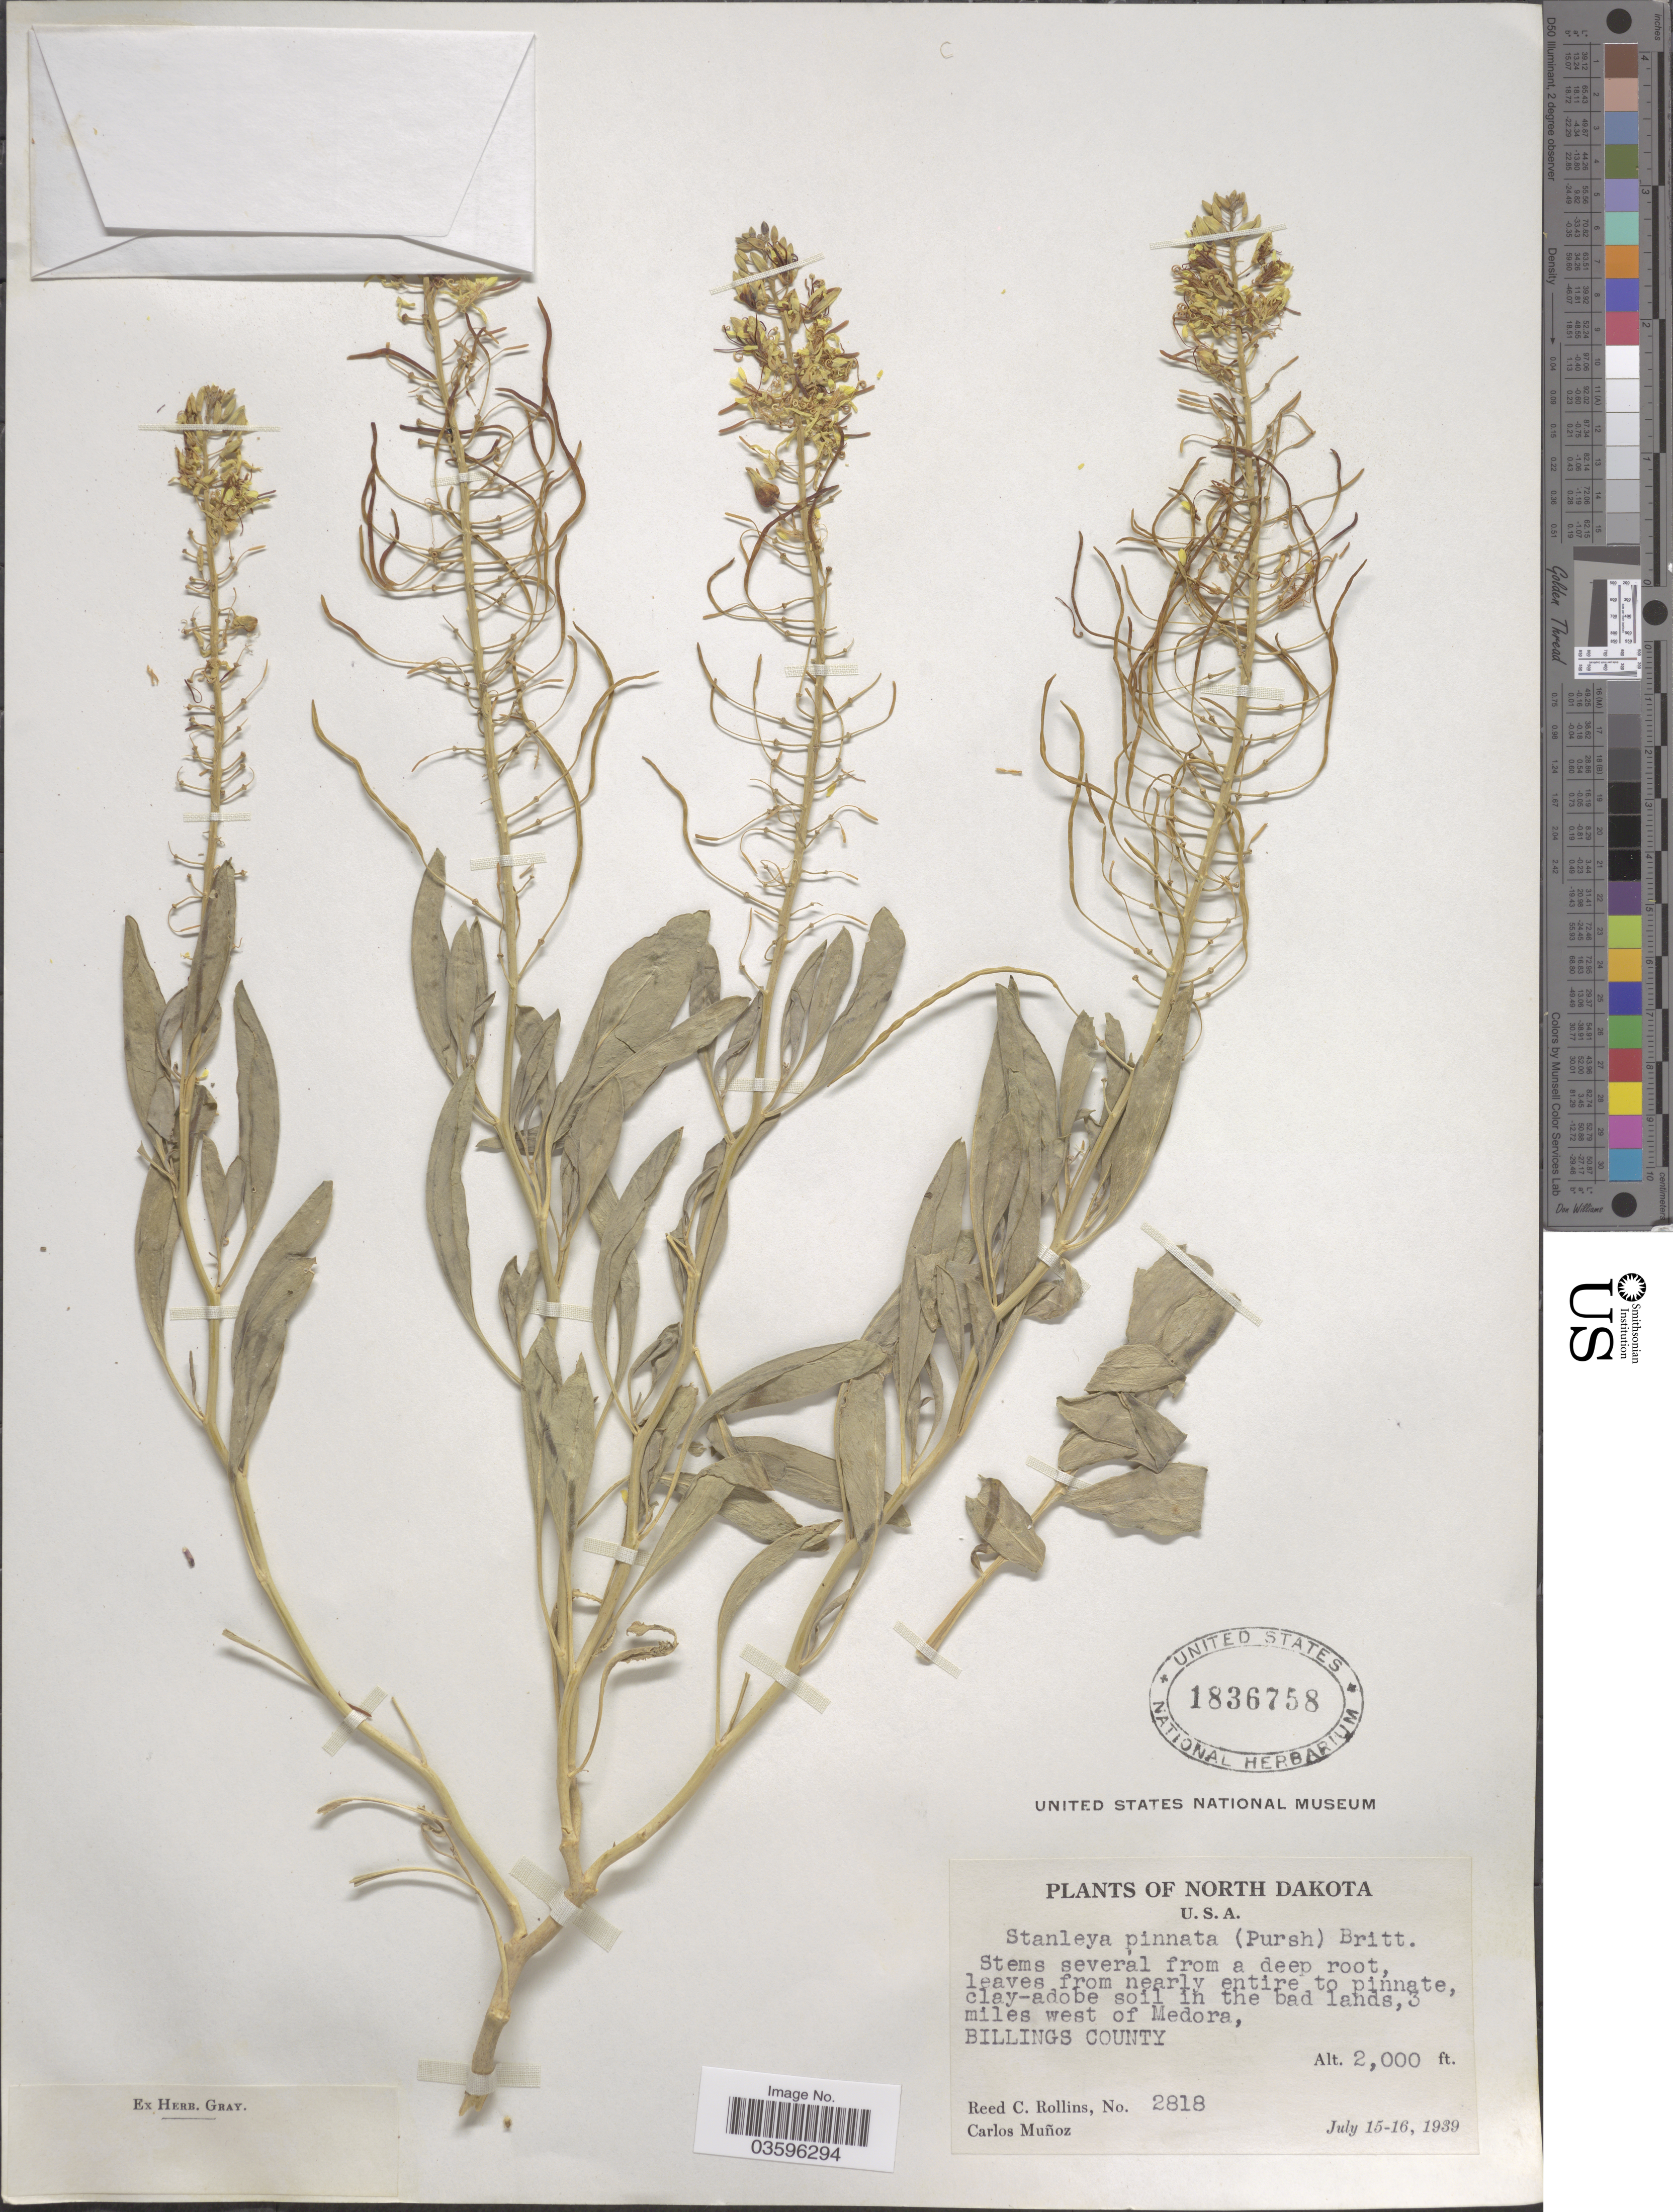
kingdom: Plantae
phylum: Tracheophyta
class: Magnoliopsida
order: Brassicales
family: Brassicaceae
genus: Stanleya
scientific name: Stanleya pinnata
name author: (Pursh) Britton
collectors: R. C. Rollins & C. Muñoz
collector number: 2818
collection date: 1939-07-15/1939-07-16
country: United States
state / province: North Dakota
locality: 3 miles west of Medora, Billings County.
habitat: clay adobe soil in the Badlands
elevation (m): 610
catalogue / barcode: US 1836758